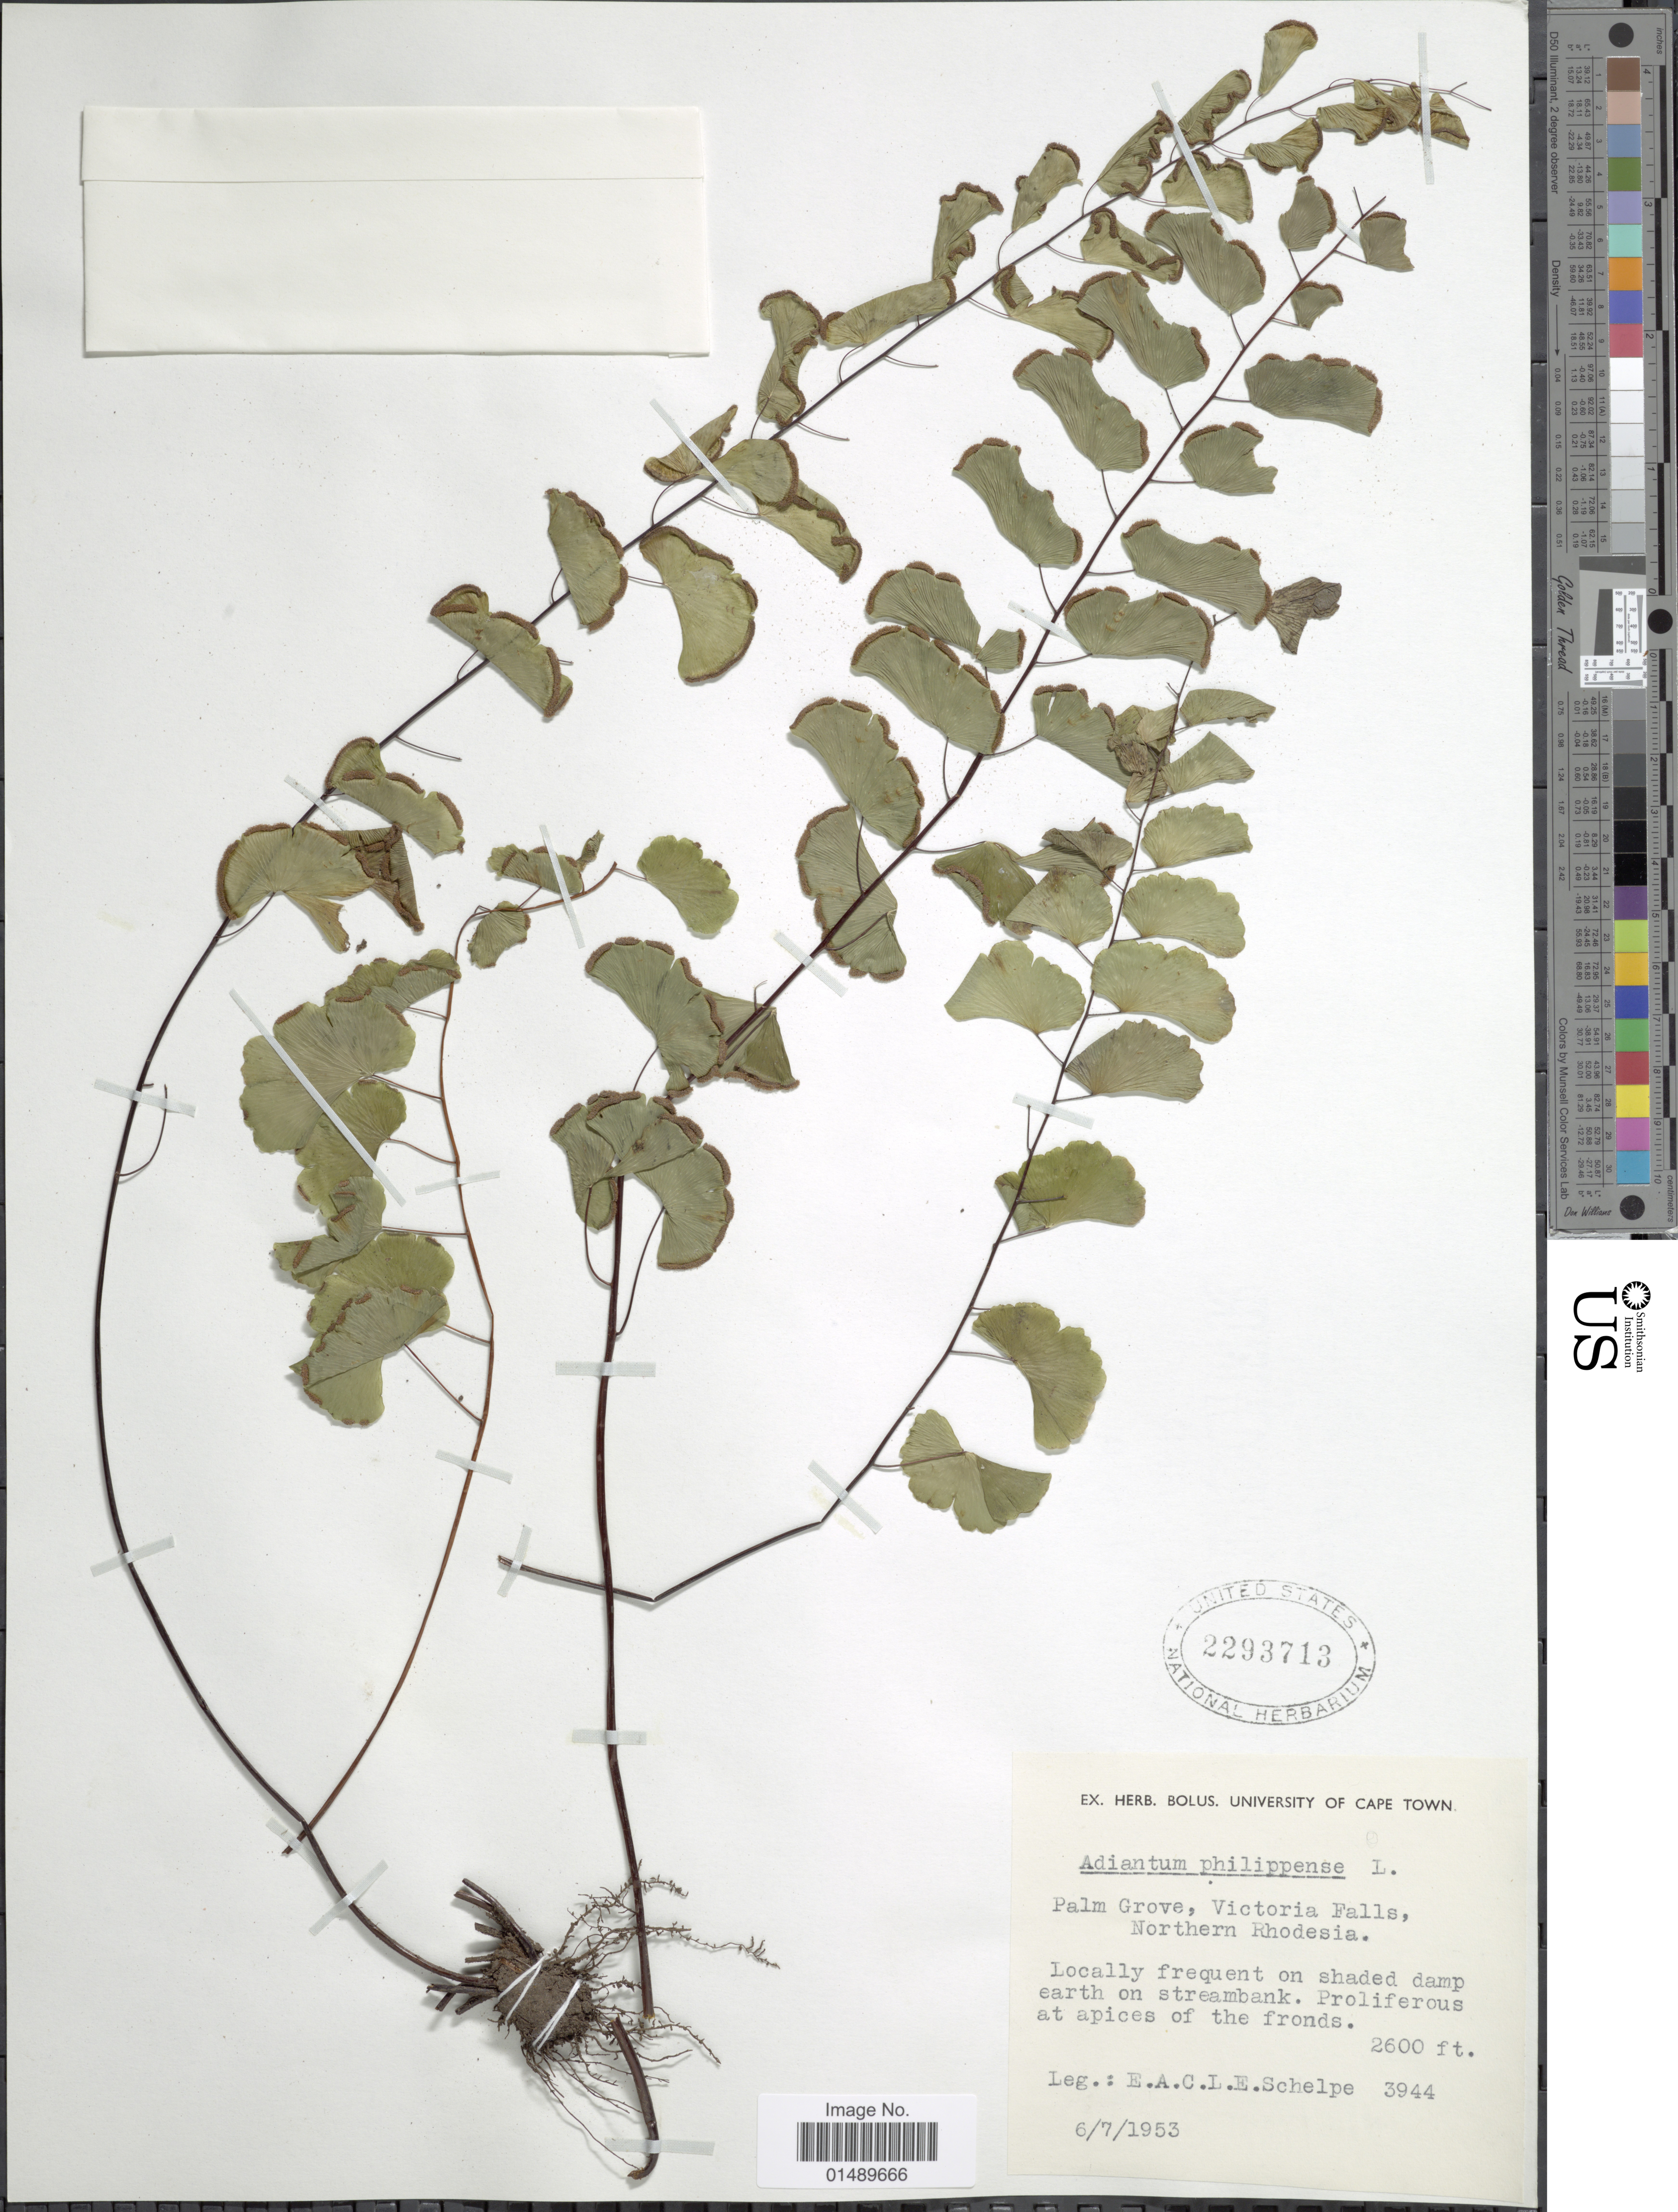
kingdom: Plantae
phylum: Tracheophyta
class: Polypodiopsida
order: Polypodiales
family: Pteridaceae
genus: Adiantum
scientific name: Adiantum philippense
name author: L.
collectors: E. A. C. L. E. Schelpe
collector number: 3944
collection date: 1953-07-06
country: Zambia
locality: Palm Grove, Victoria Falls, Northern Rhodesia.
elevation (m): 792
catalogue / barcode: US 2293713